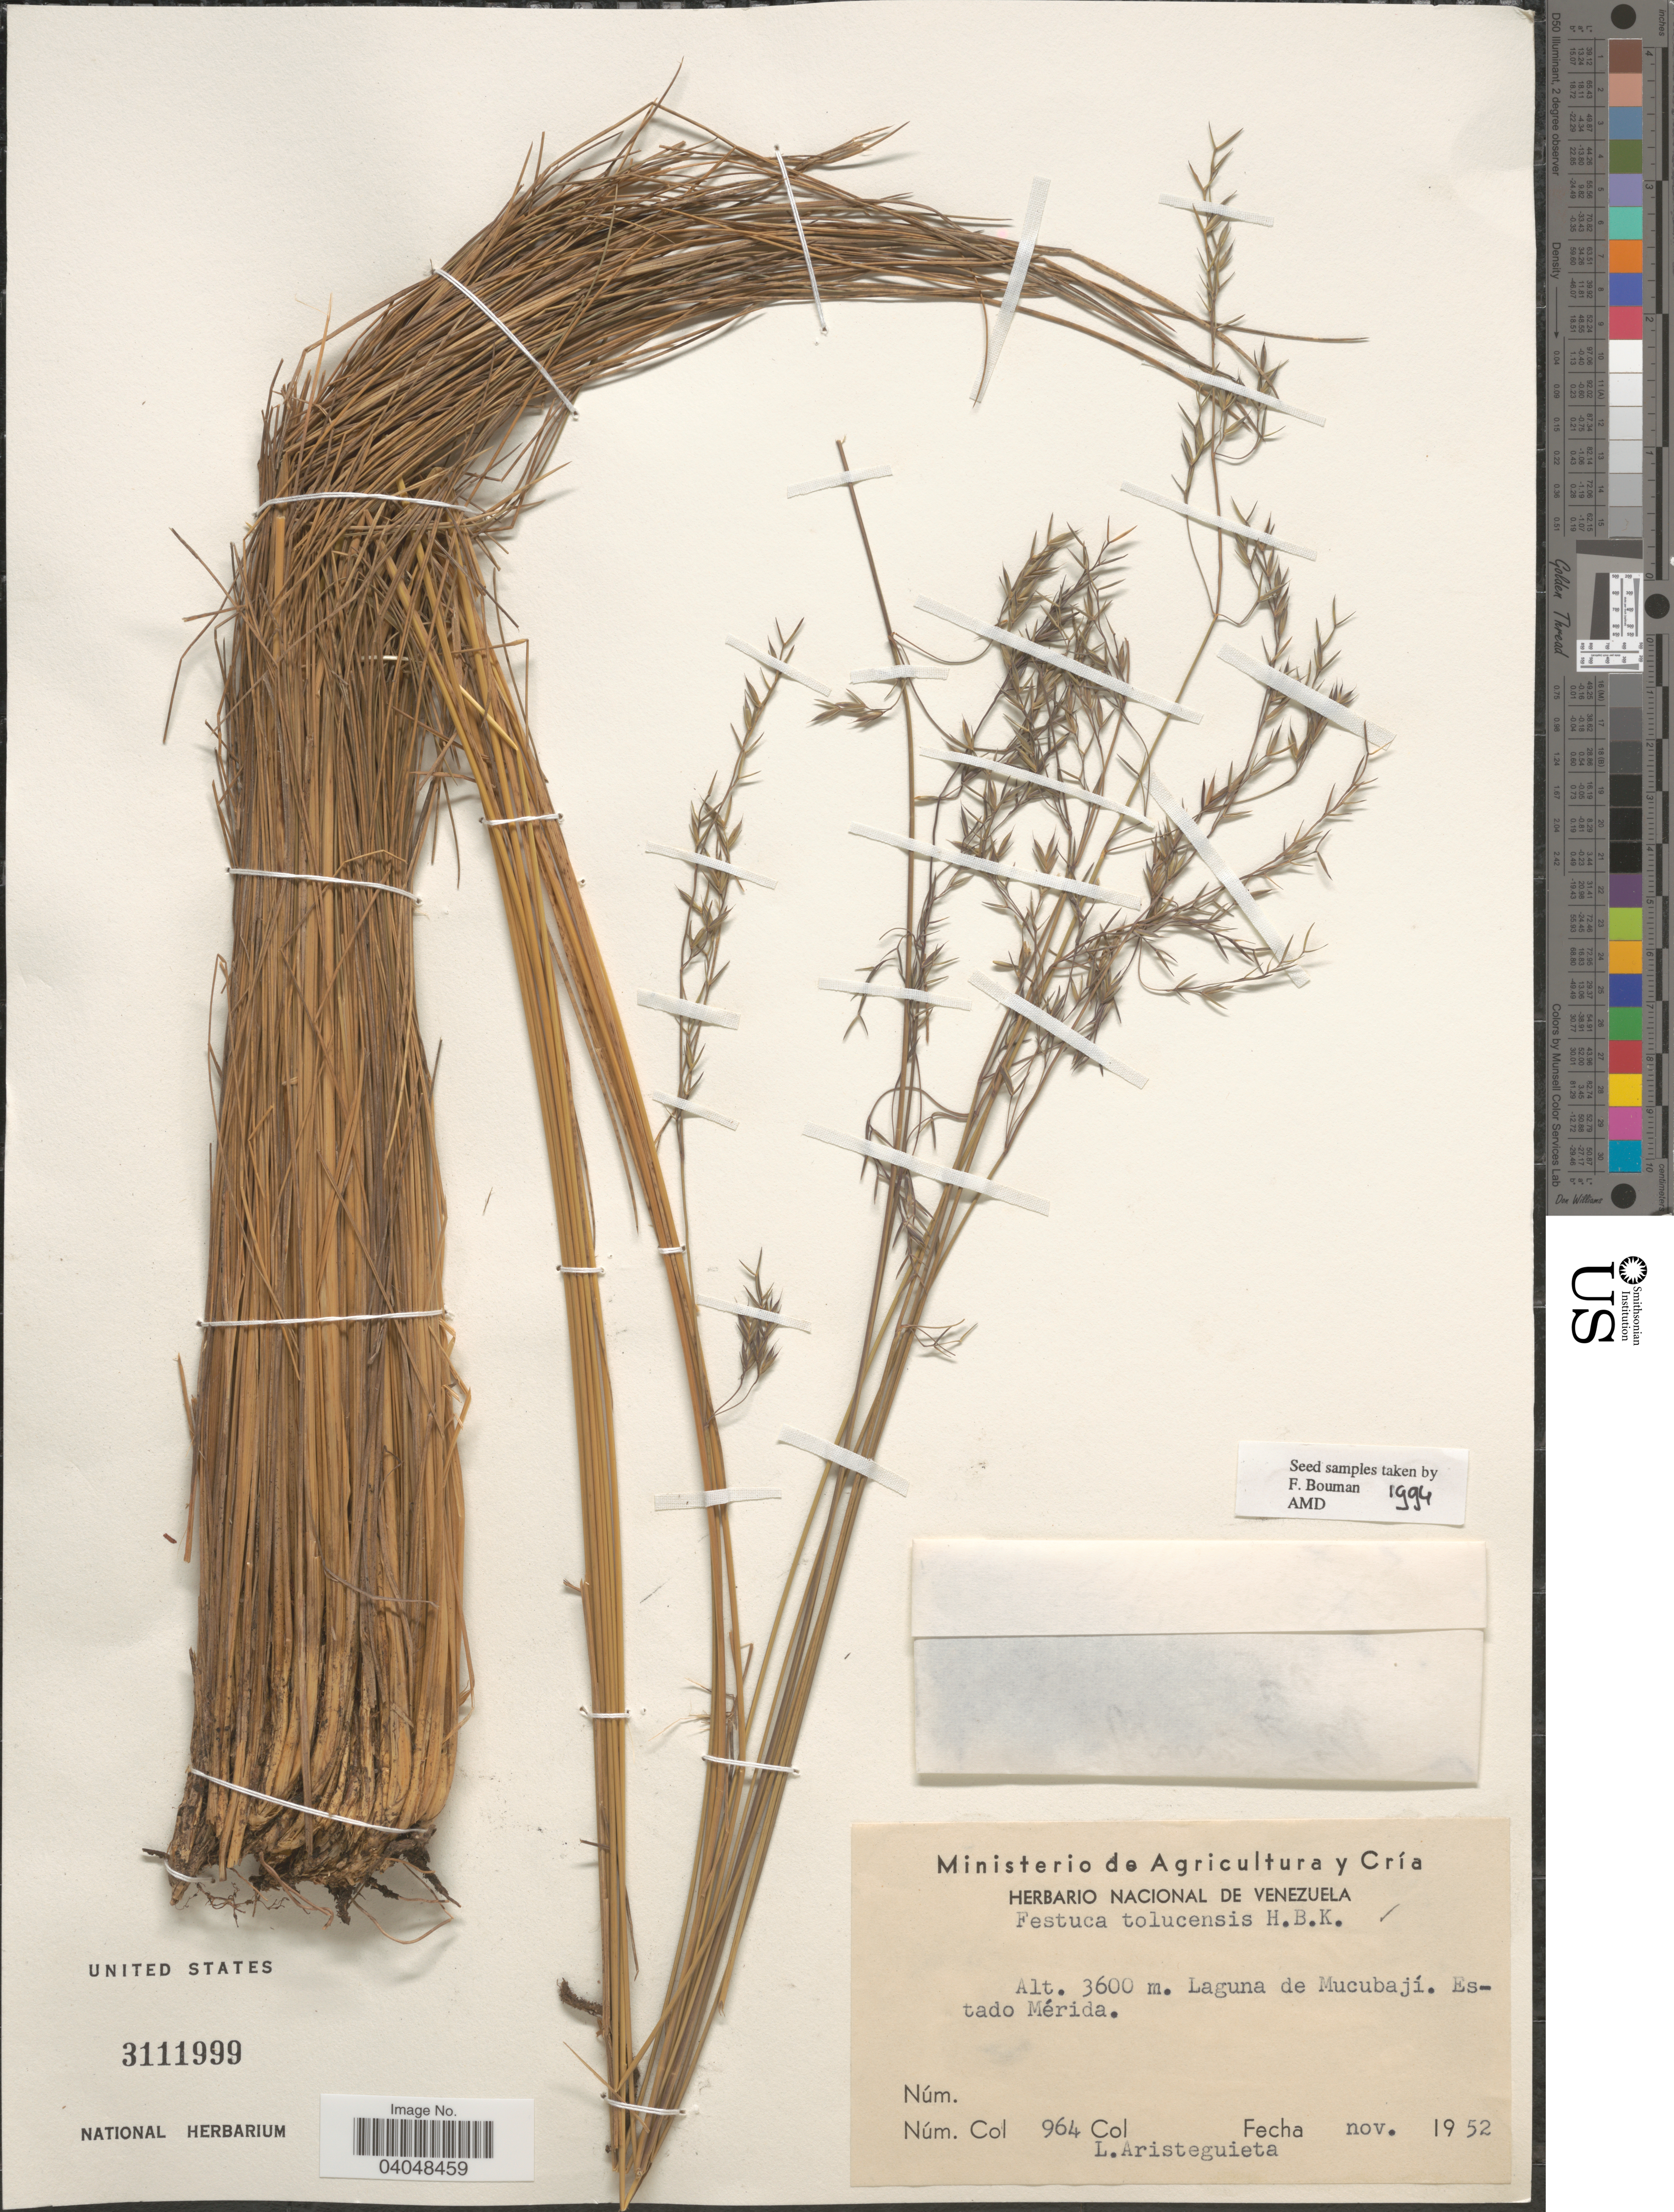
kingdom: Plantae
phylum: Tracheophyta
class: Liliopsida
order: Poales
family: Poaceae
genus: Festuca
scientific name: Festuca tolucensis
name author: Kunth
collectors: L. Aristeguieta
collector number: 964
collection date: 1952-11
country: Venezuela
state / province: Merida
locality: Laguna de Mucubají.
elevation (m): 3600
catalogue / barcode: US 3111999